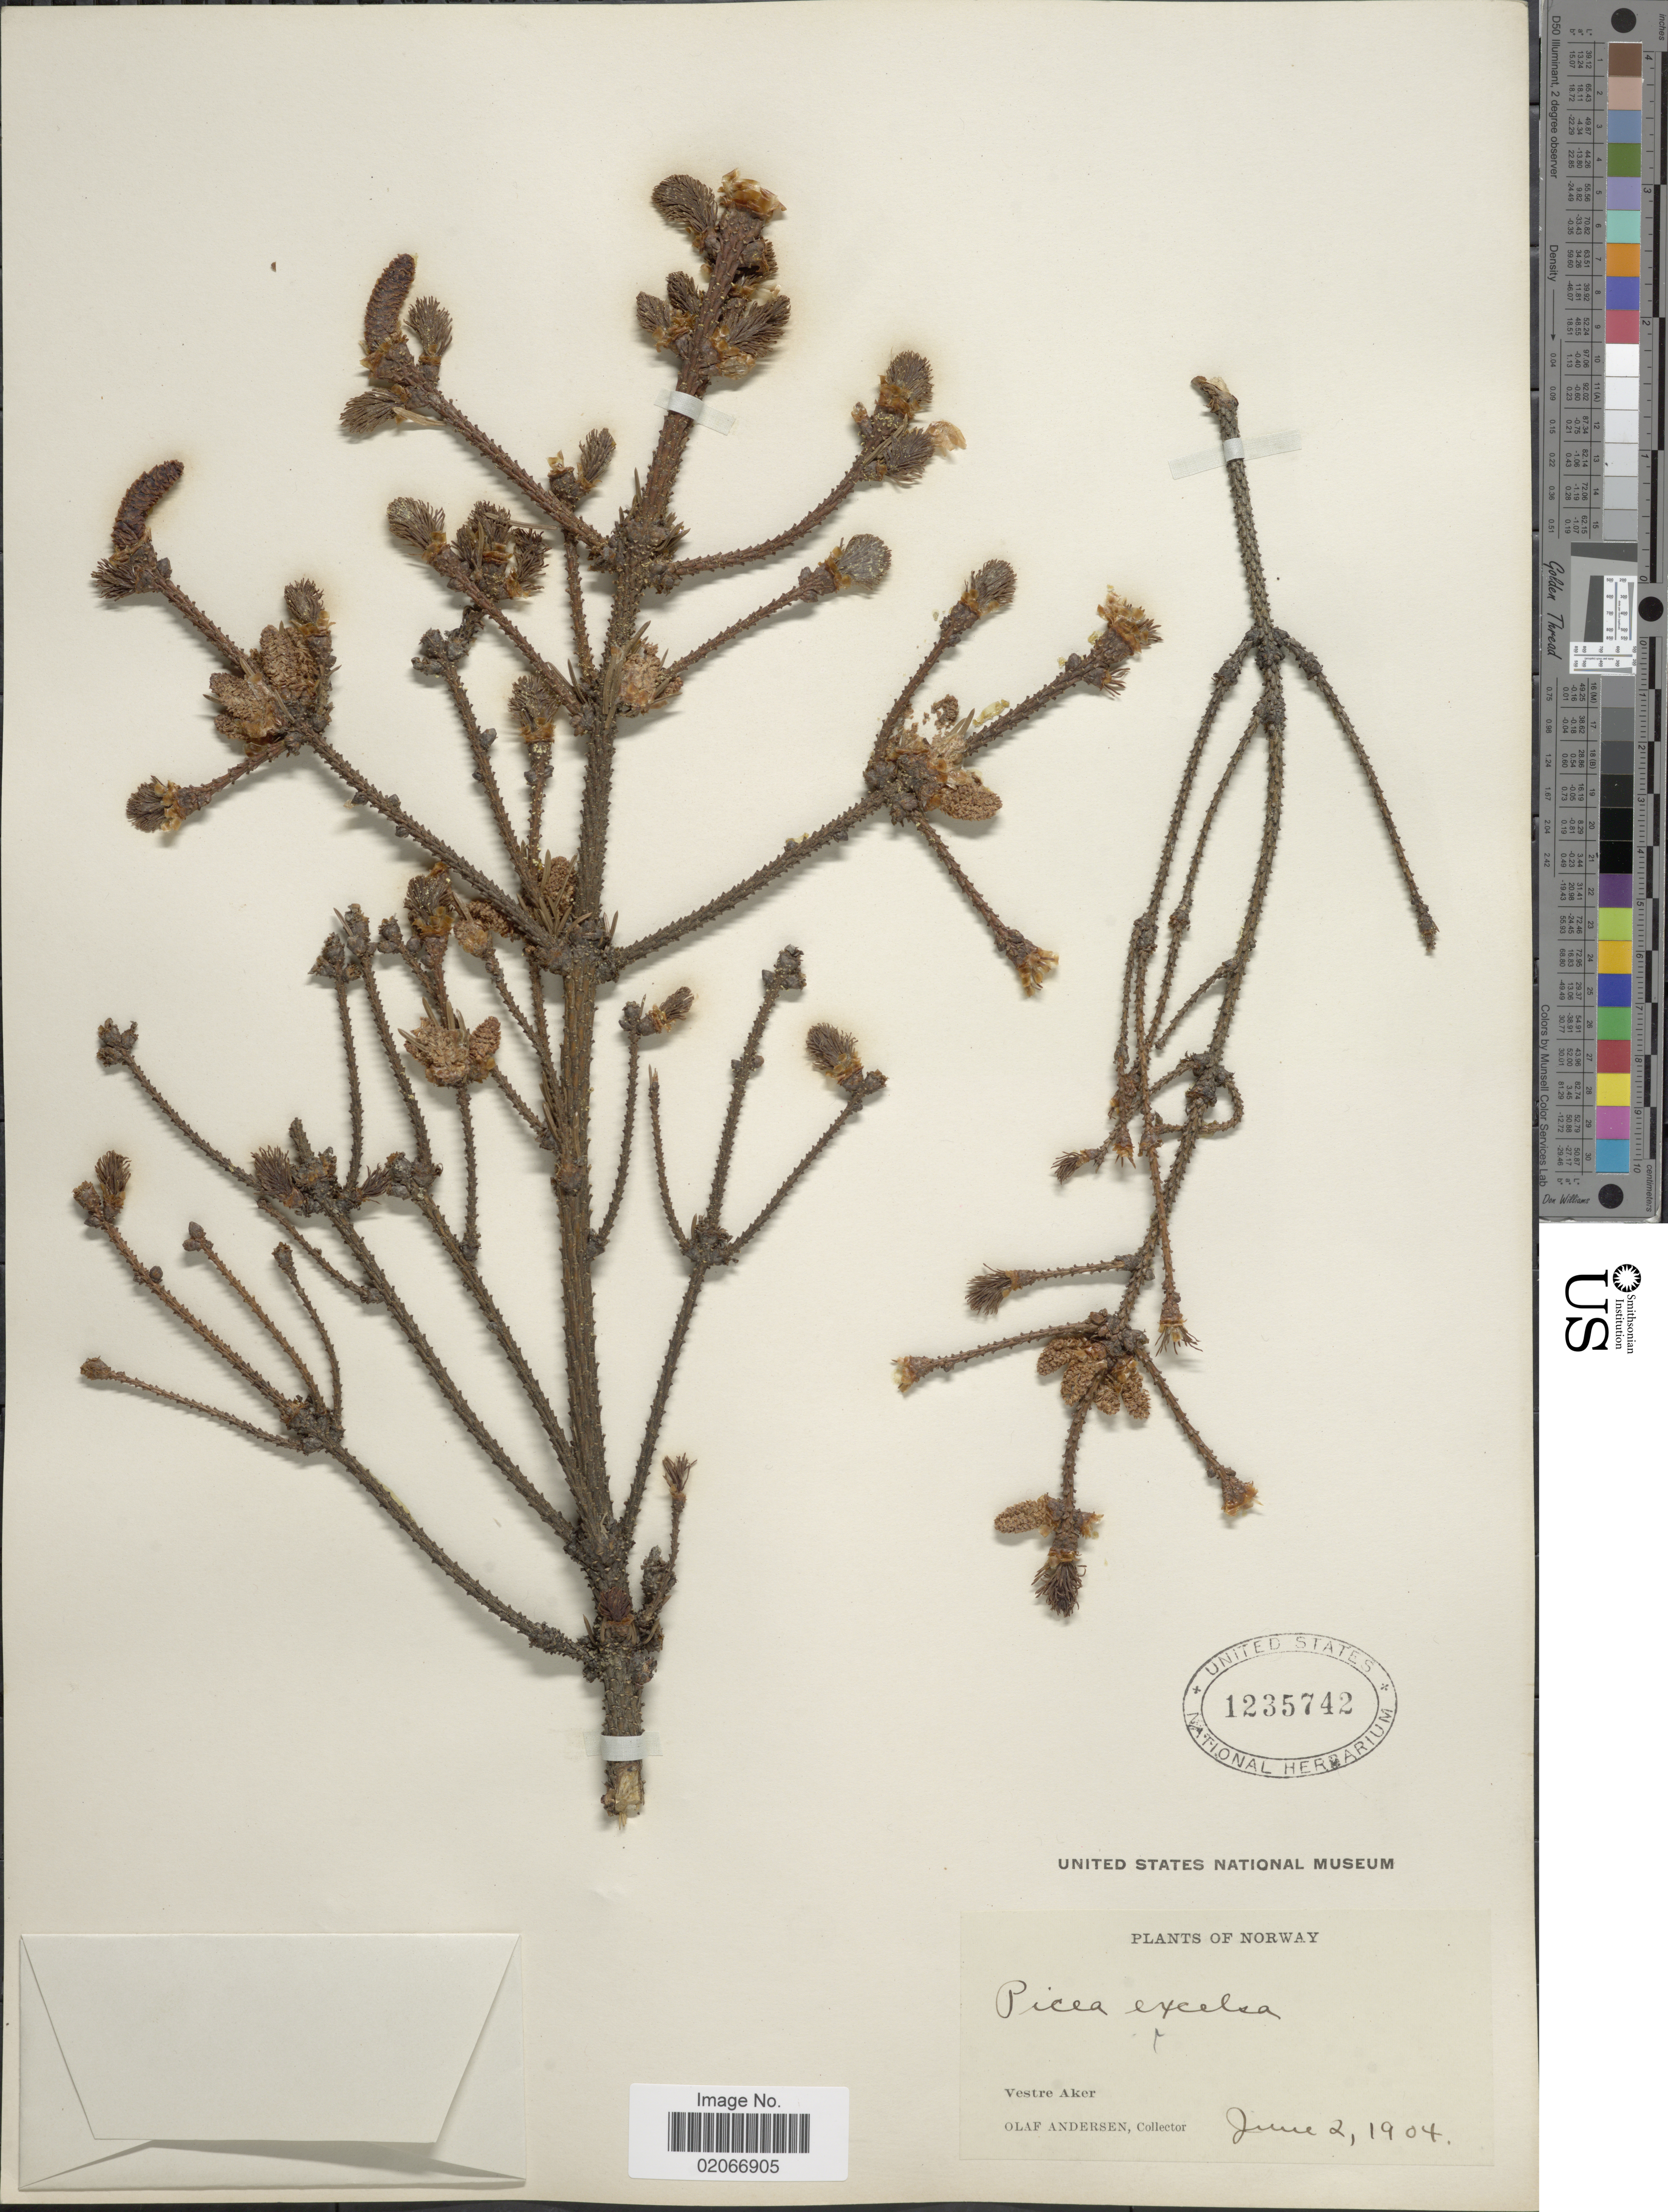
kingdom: Plantae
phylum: Tracheophyta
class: Pinopsida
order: Pinales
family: Pinaceae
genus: Picea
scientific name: Picea excelsa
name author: Link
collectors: O. Andersen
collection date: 1904-06-02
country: Norway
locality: Vestre Aker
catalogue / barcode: US 1235742